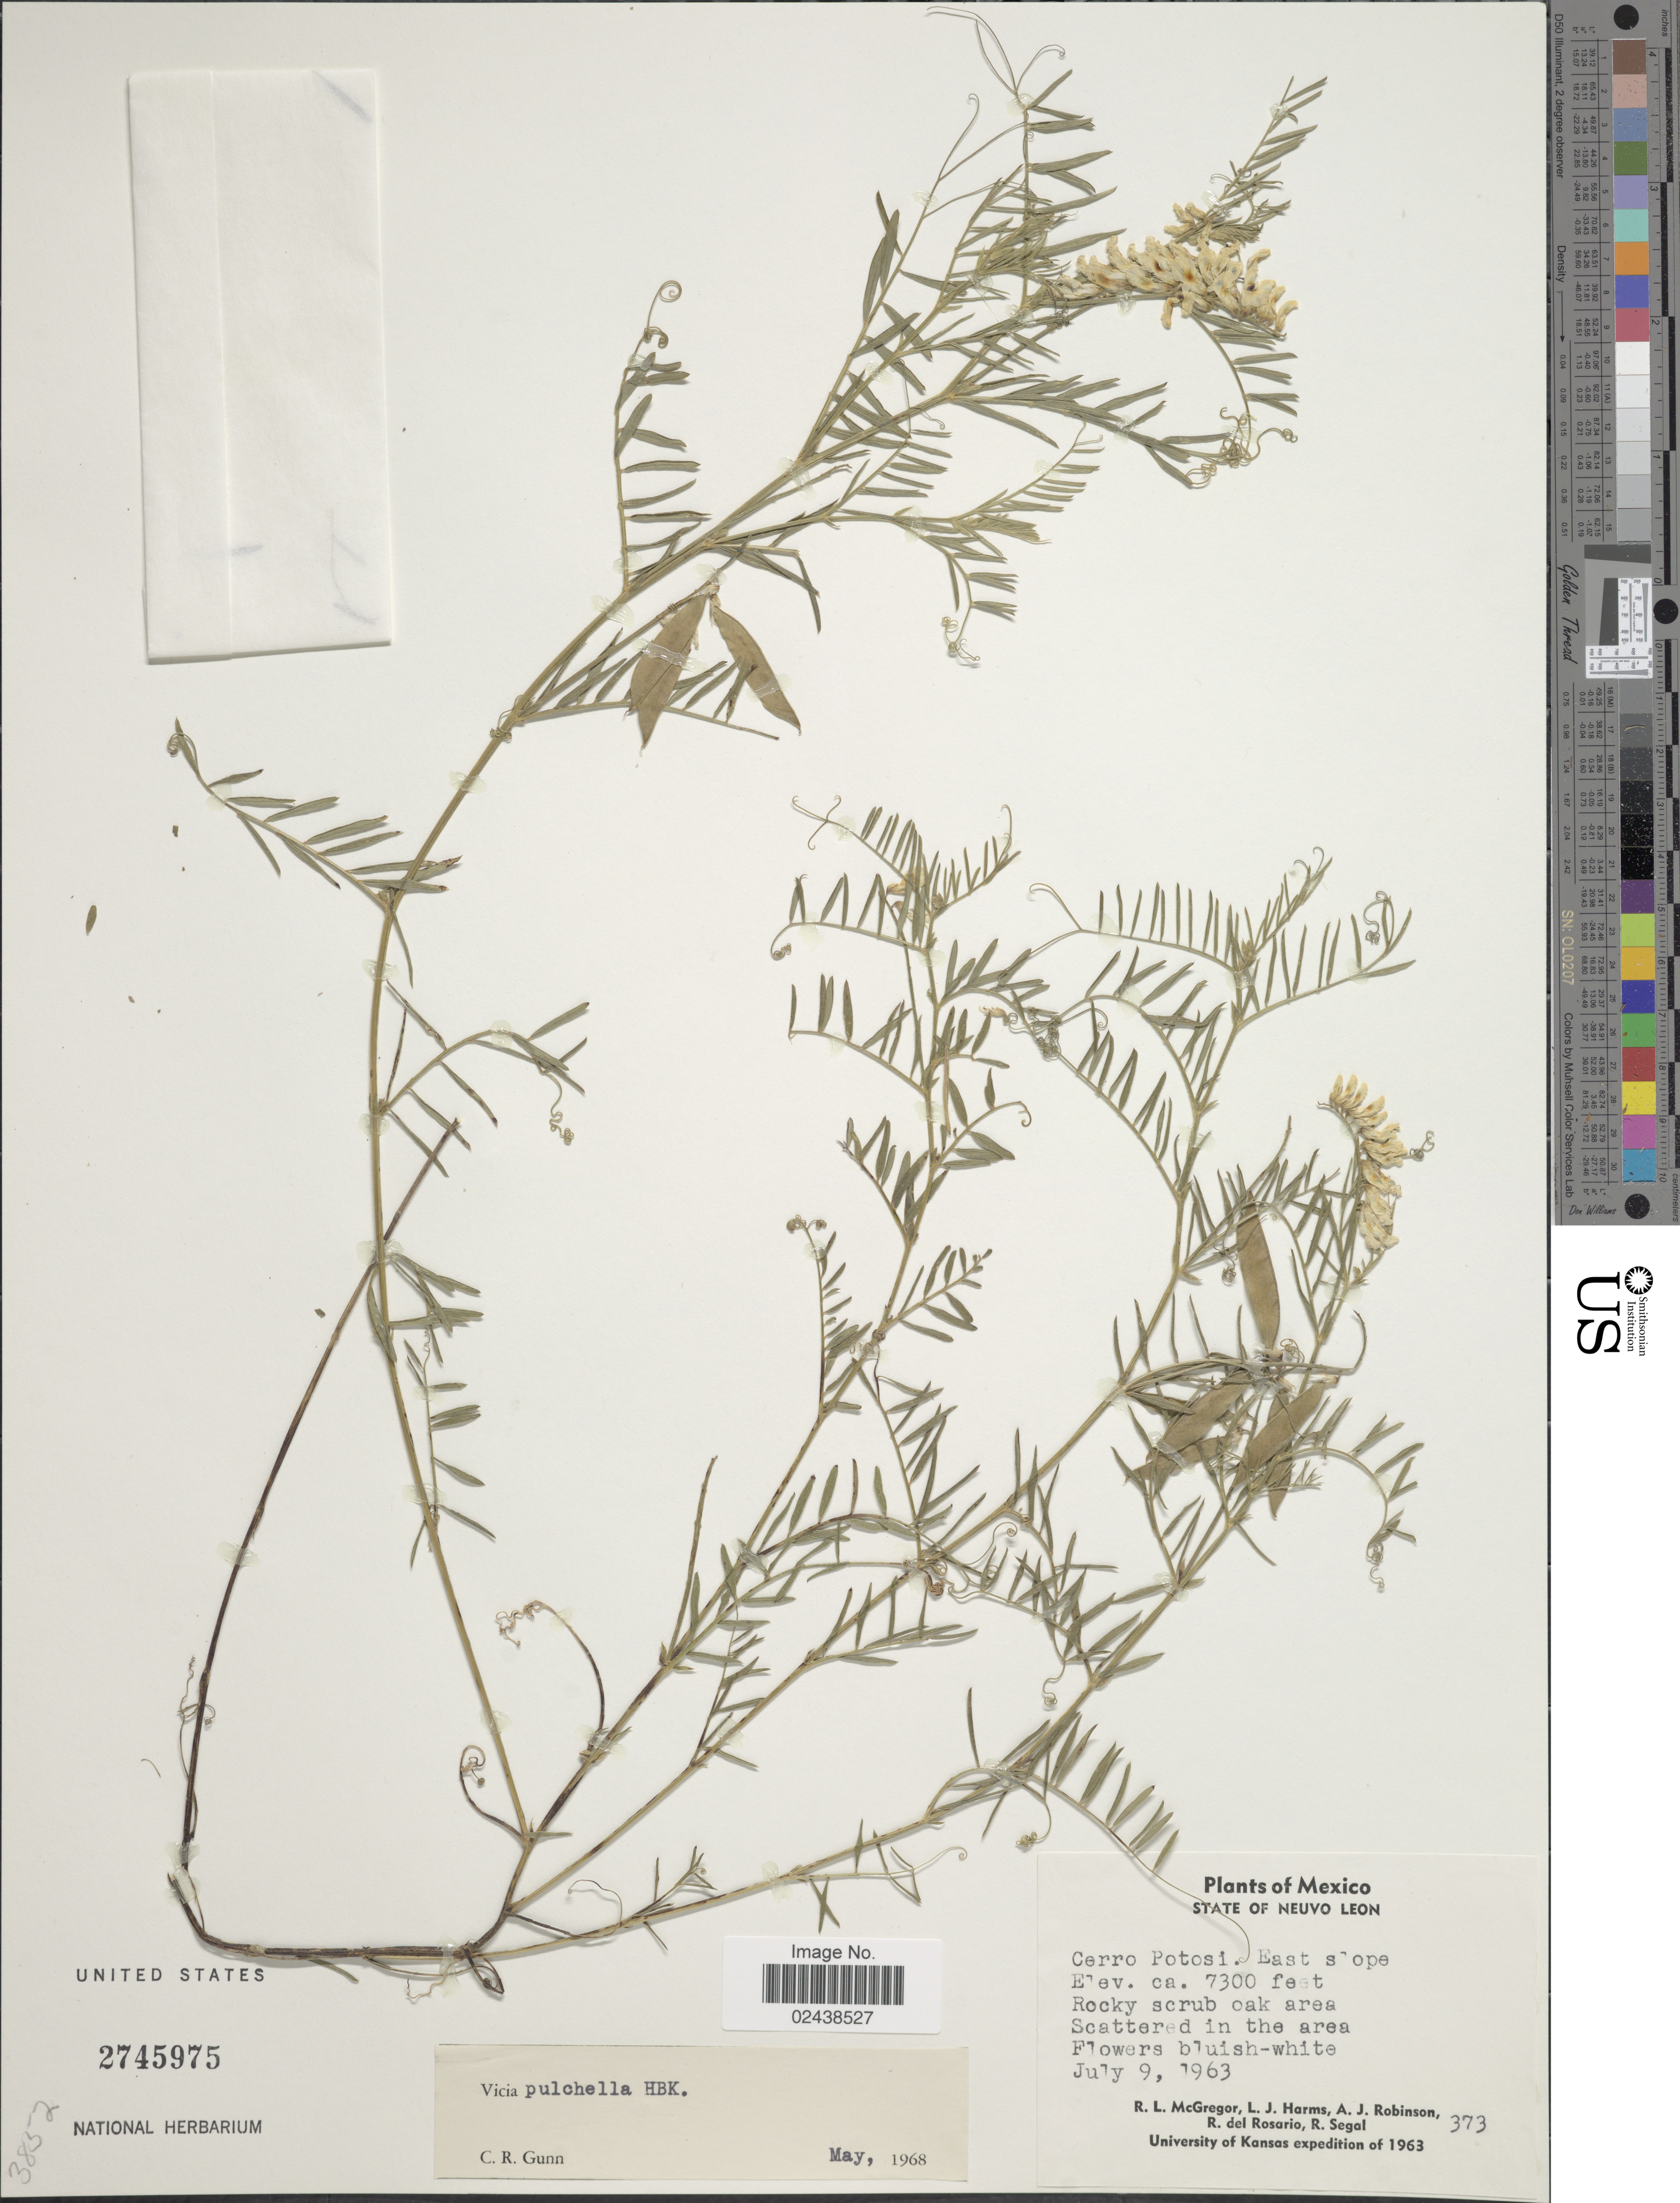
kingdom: Plantae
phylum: Tracheophyta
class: Magnoliopsida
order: Fabales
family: Fabaceae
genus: Vicia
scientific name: Vicia pulchella subsp. pulchella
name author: Kunth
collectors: R. McGregor, L. Harms, A. J. Robinson, R. del Rosario & R. Segal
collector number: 373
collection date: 1963-07-07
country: Mexico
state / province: Nuevo León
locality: Cerro Potosi, East slope, rocky scrub oak area.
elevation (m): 2225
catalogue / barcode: US 2745975